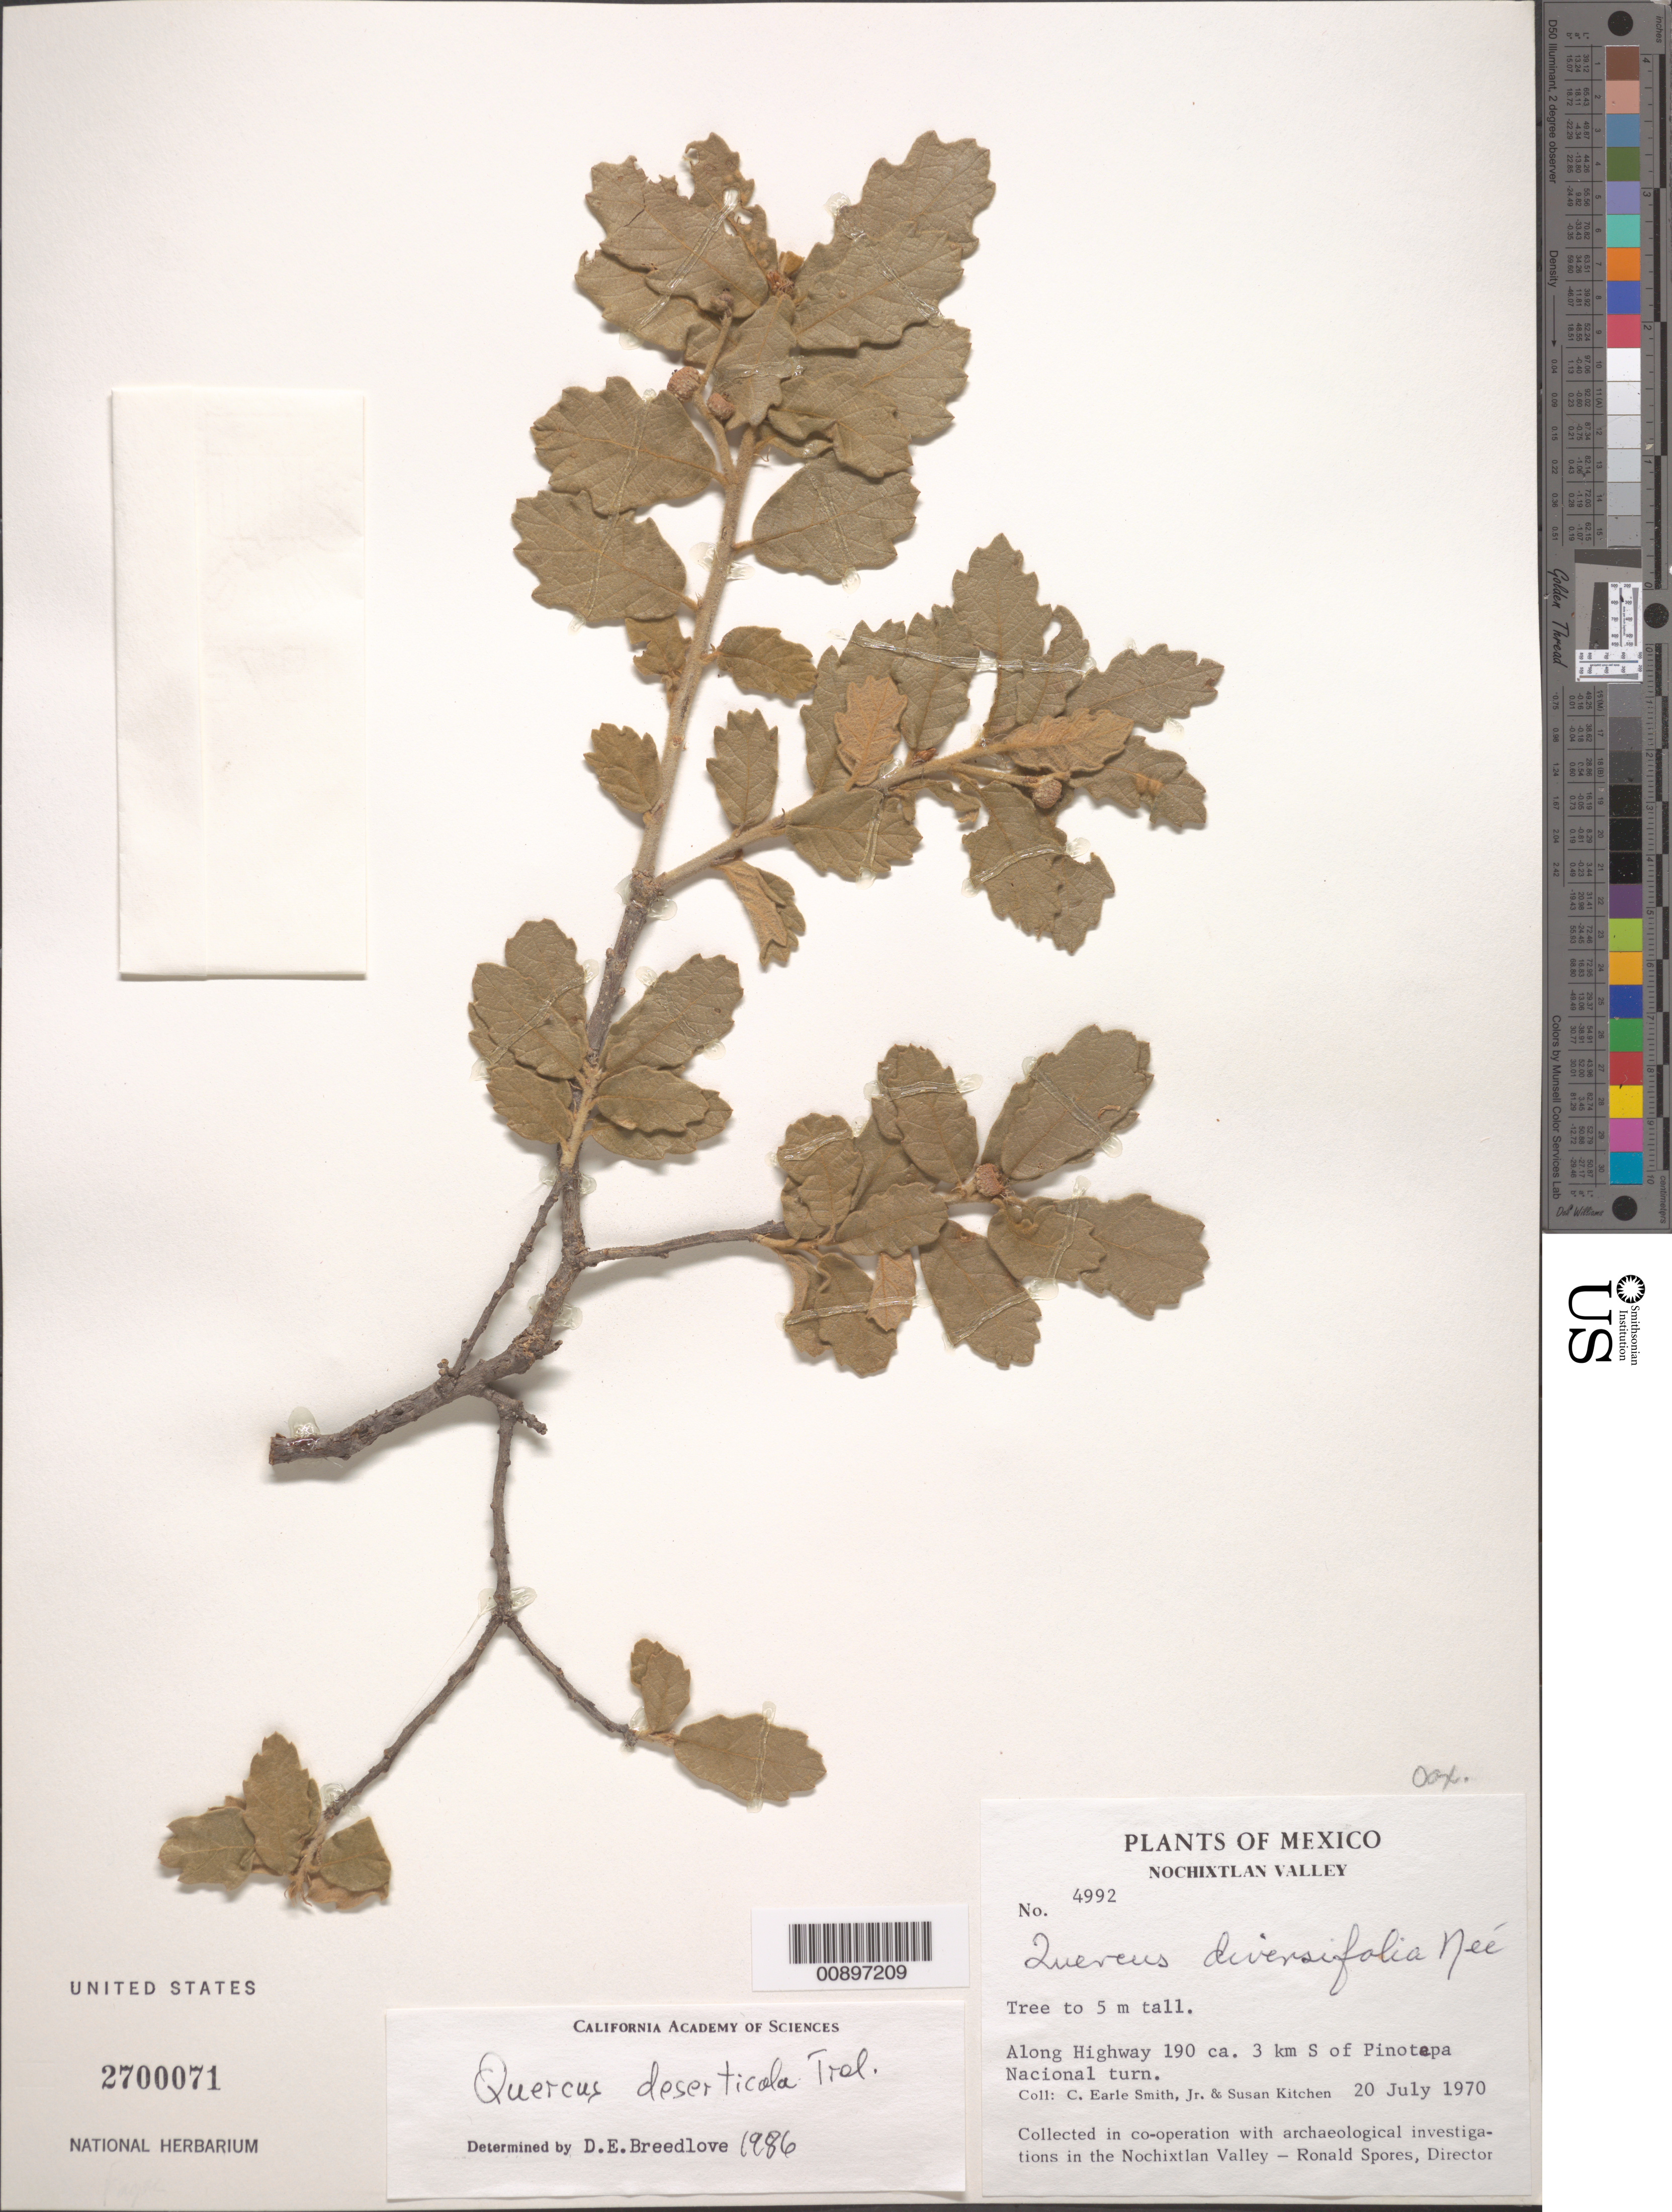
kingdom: Plantae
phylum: Tracheophyta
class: Magnoliopsida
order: Fagales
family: Fagaceae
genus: Quercus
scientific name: Quercus deserticola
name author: Trel.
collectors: C. E. Smith Jr. & S. Kitchen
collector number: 4992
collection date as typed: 20 Jul 1970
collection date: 1970-07-20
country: Mexico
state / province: Oaxaca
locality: Along Highway 190 ca. 3 km. S of Pinotepa Nacional turn. Nochixtlan Valley.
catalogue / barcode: US 2700071